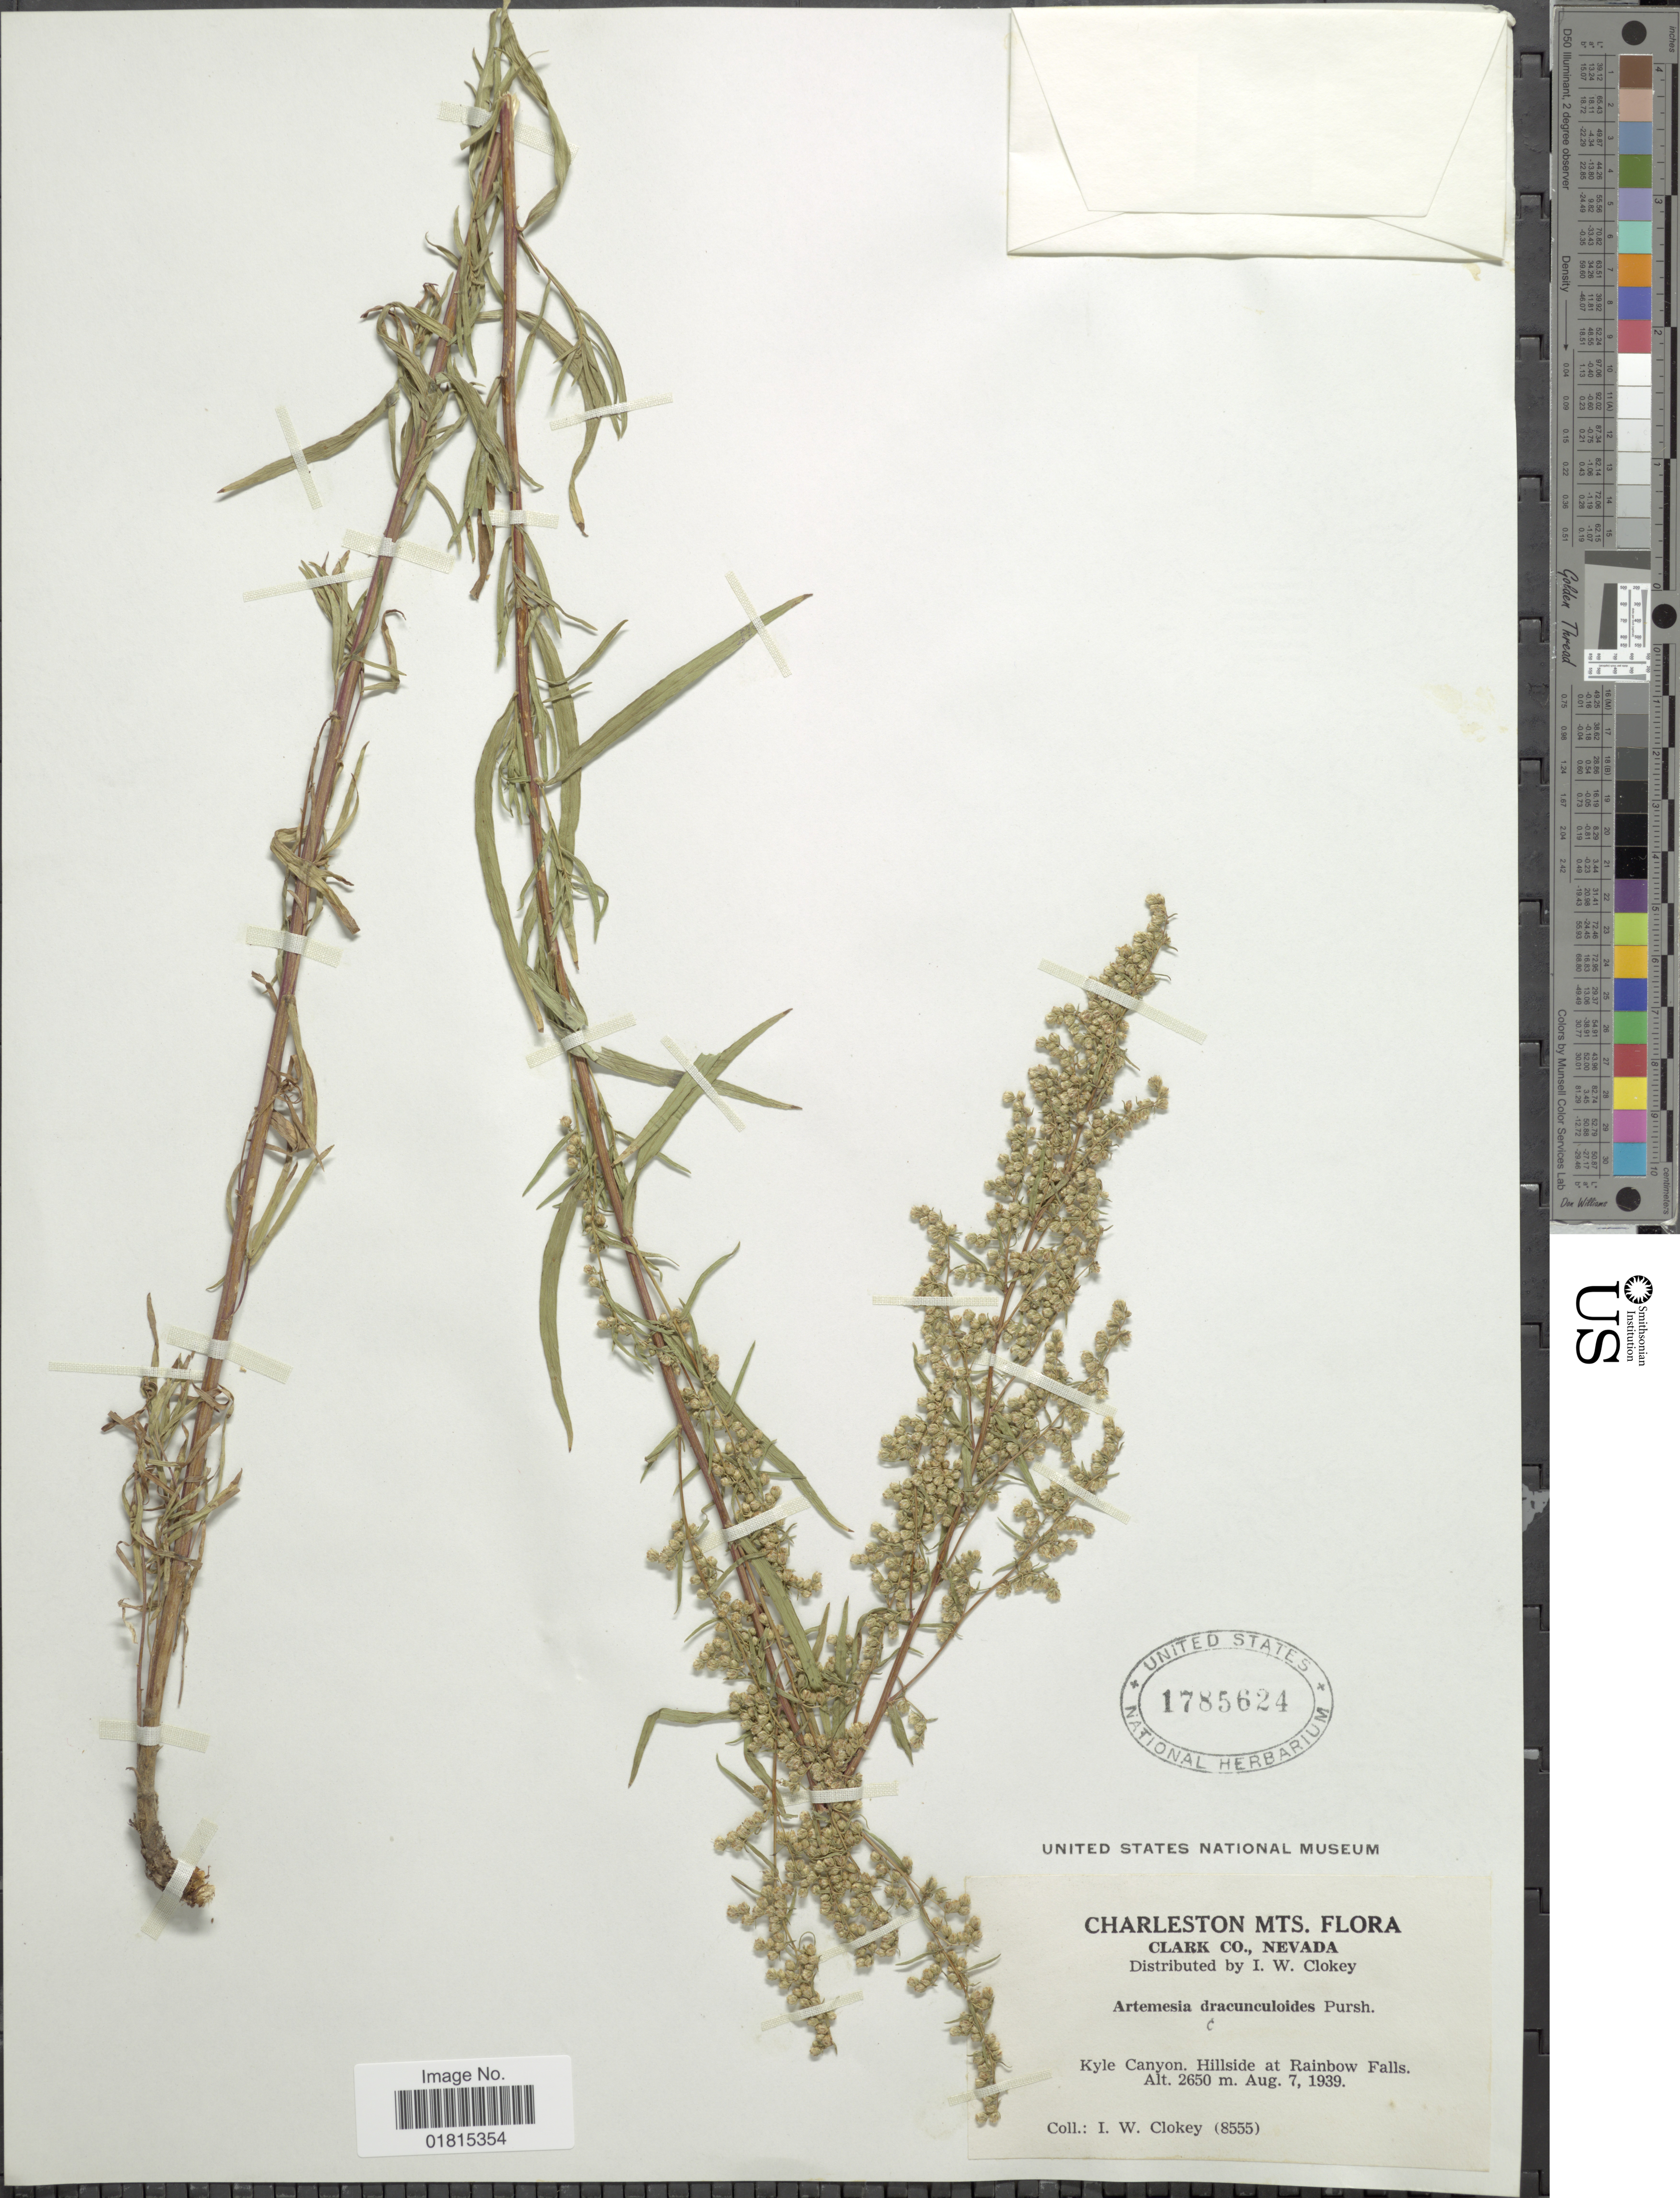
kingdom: Plantae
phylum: Tracheophyta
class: Magnoliopsida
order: Asterales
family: Asteraceae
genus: Artemisia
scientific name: Artemisia dracunculoides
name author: Pursh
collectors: I. W. Clokey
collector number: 8555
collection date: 1939-08-07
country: United States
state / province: Nevada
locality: Charleston Mts. flora. Clark Co., Nevada. Kyle Canyon. Hillside at Rainbow Falls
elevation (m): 2650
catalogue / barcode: US 1785624